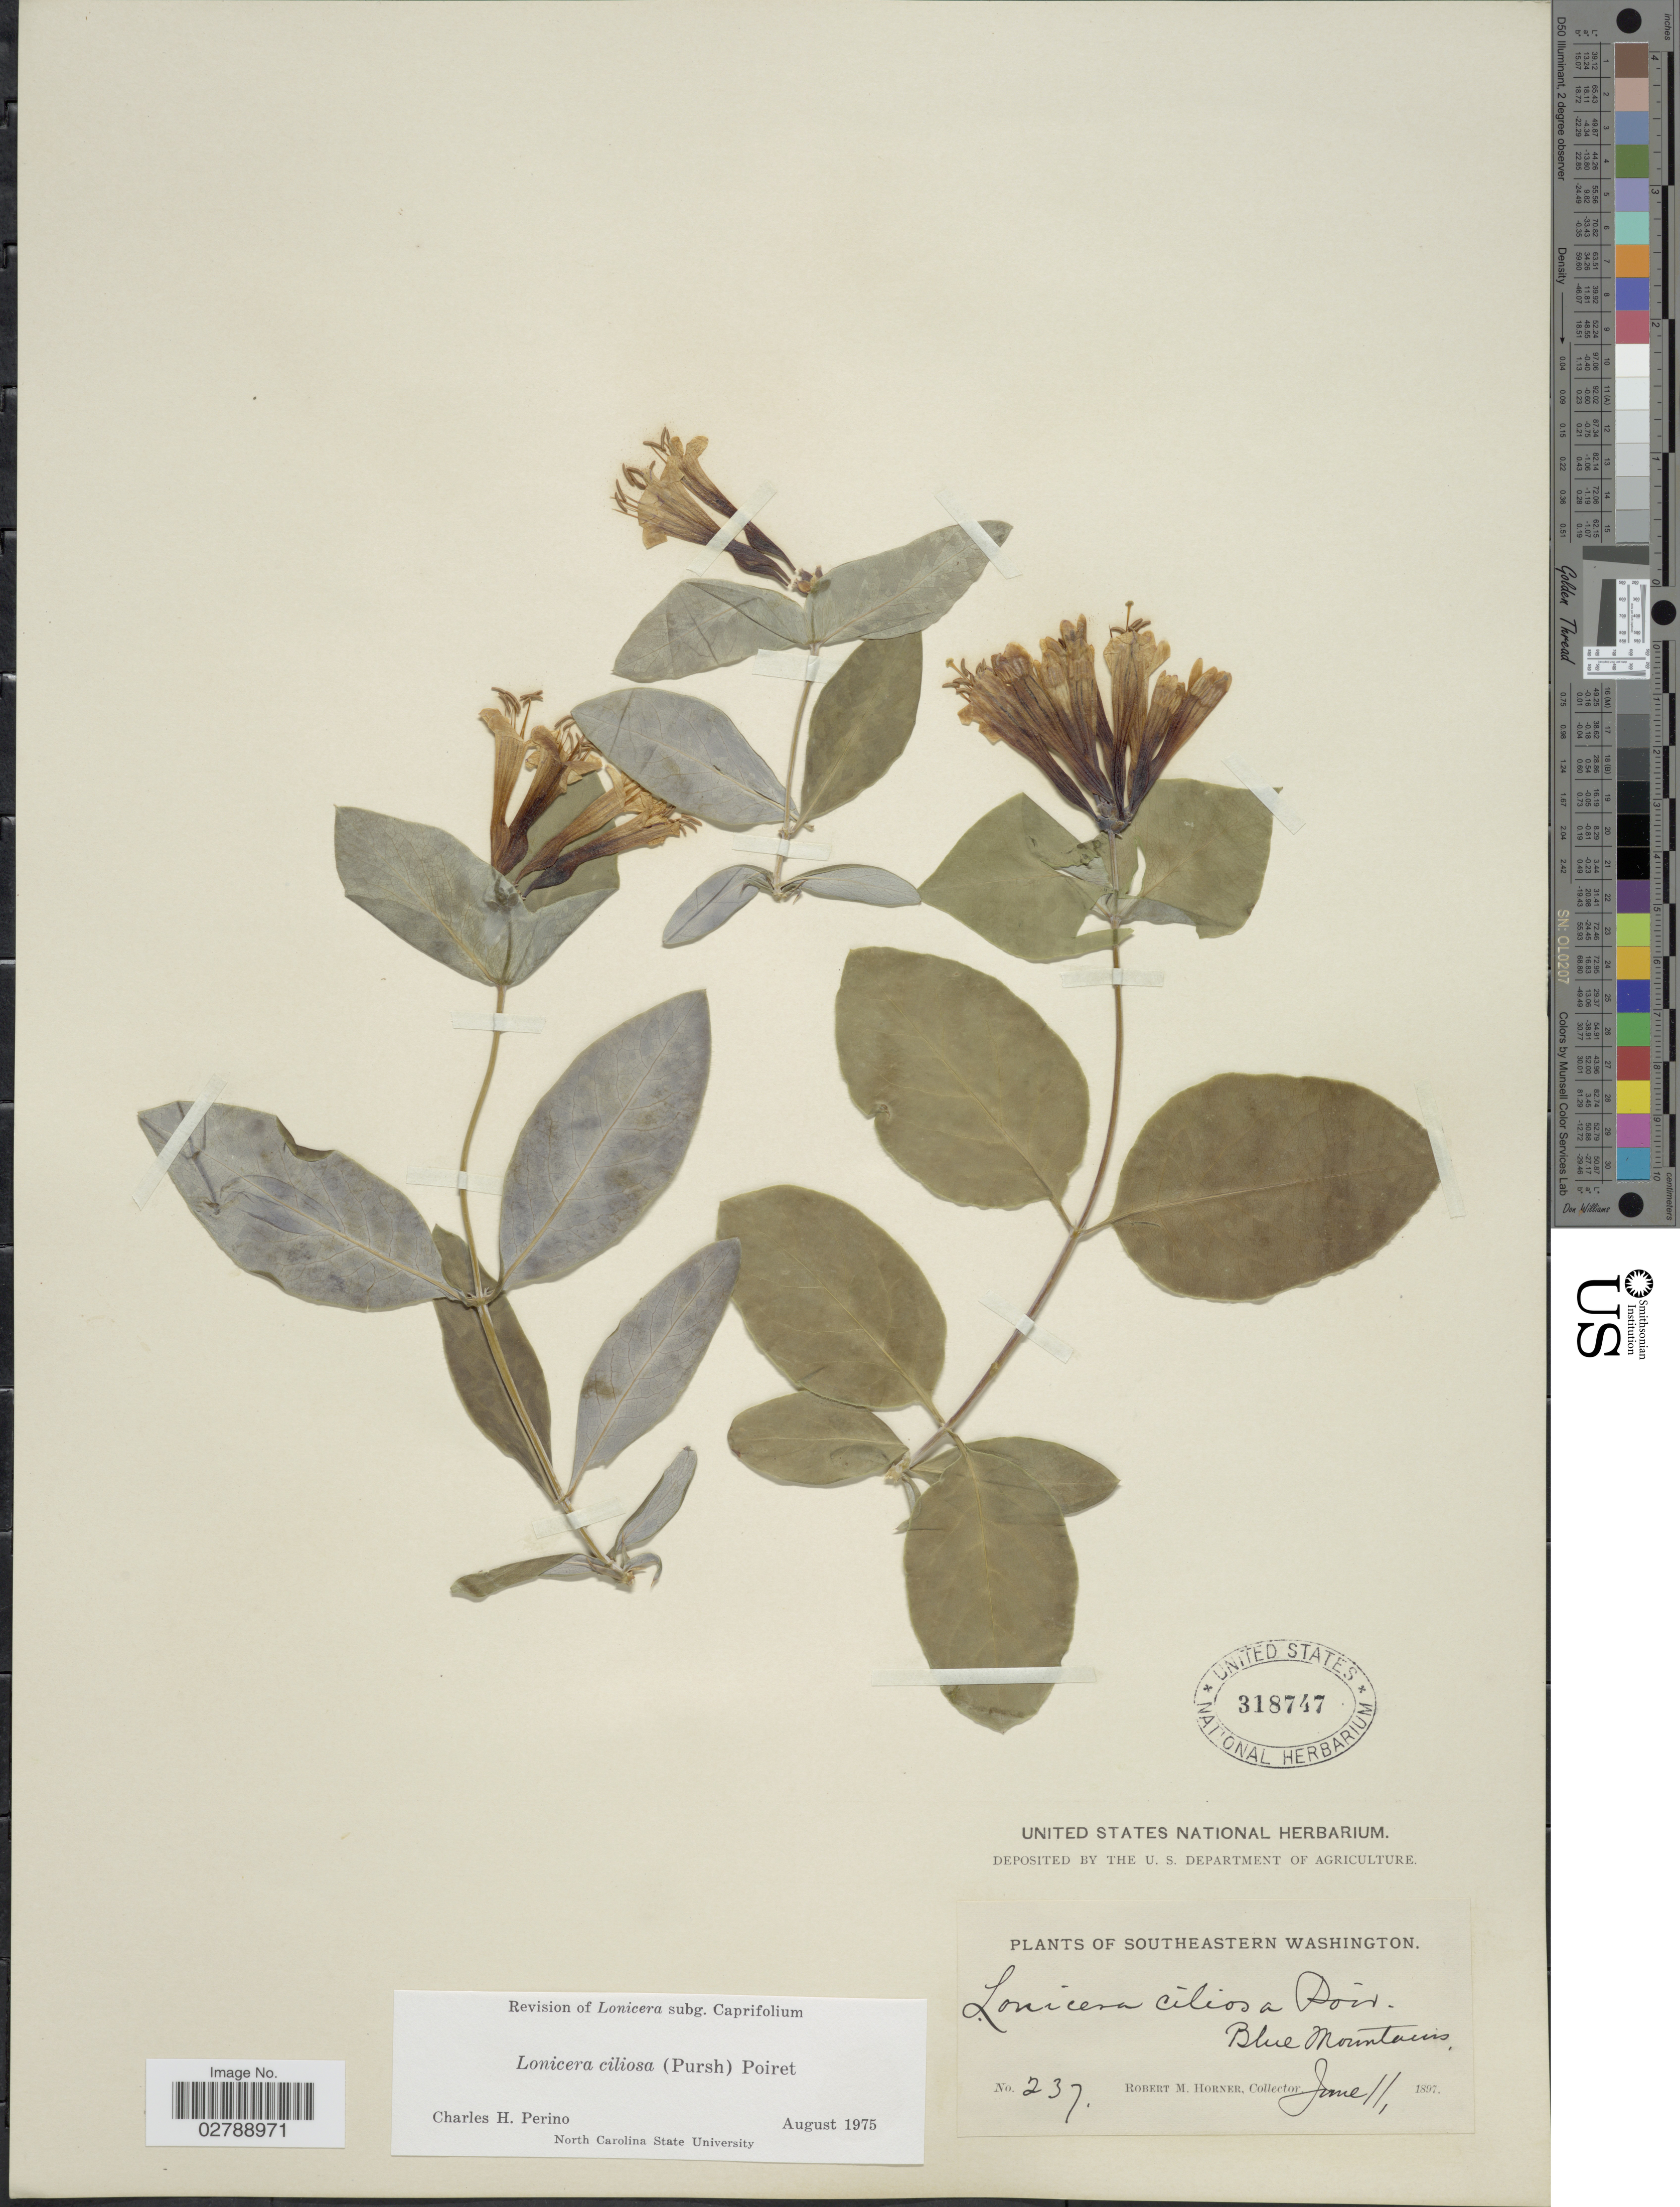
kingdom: Plantae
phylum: Tracheophyta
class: Magnoliopsida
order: Dipsacales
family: Caprifoliaceae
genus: Lonicera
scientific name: Lonicera ciliosa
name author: Poir.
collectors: R. Horner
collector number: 237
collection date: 1897-06-11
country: United States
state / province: Washington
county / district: Clallam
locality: Southeastern Washington. Blue Mountains.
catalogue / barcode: US 318747